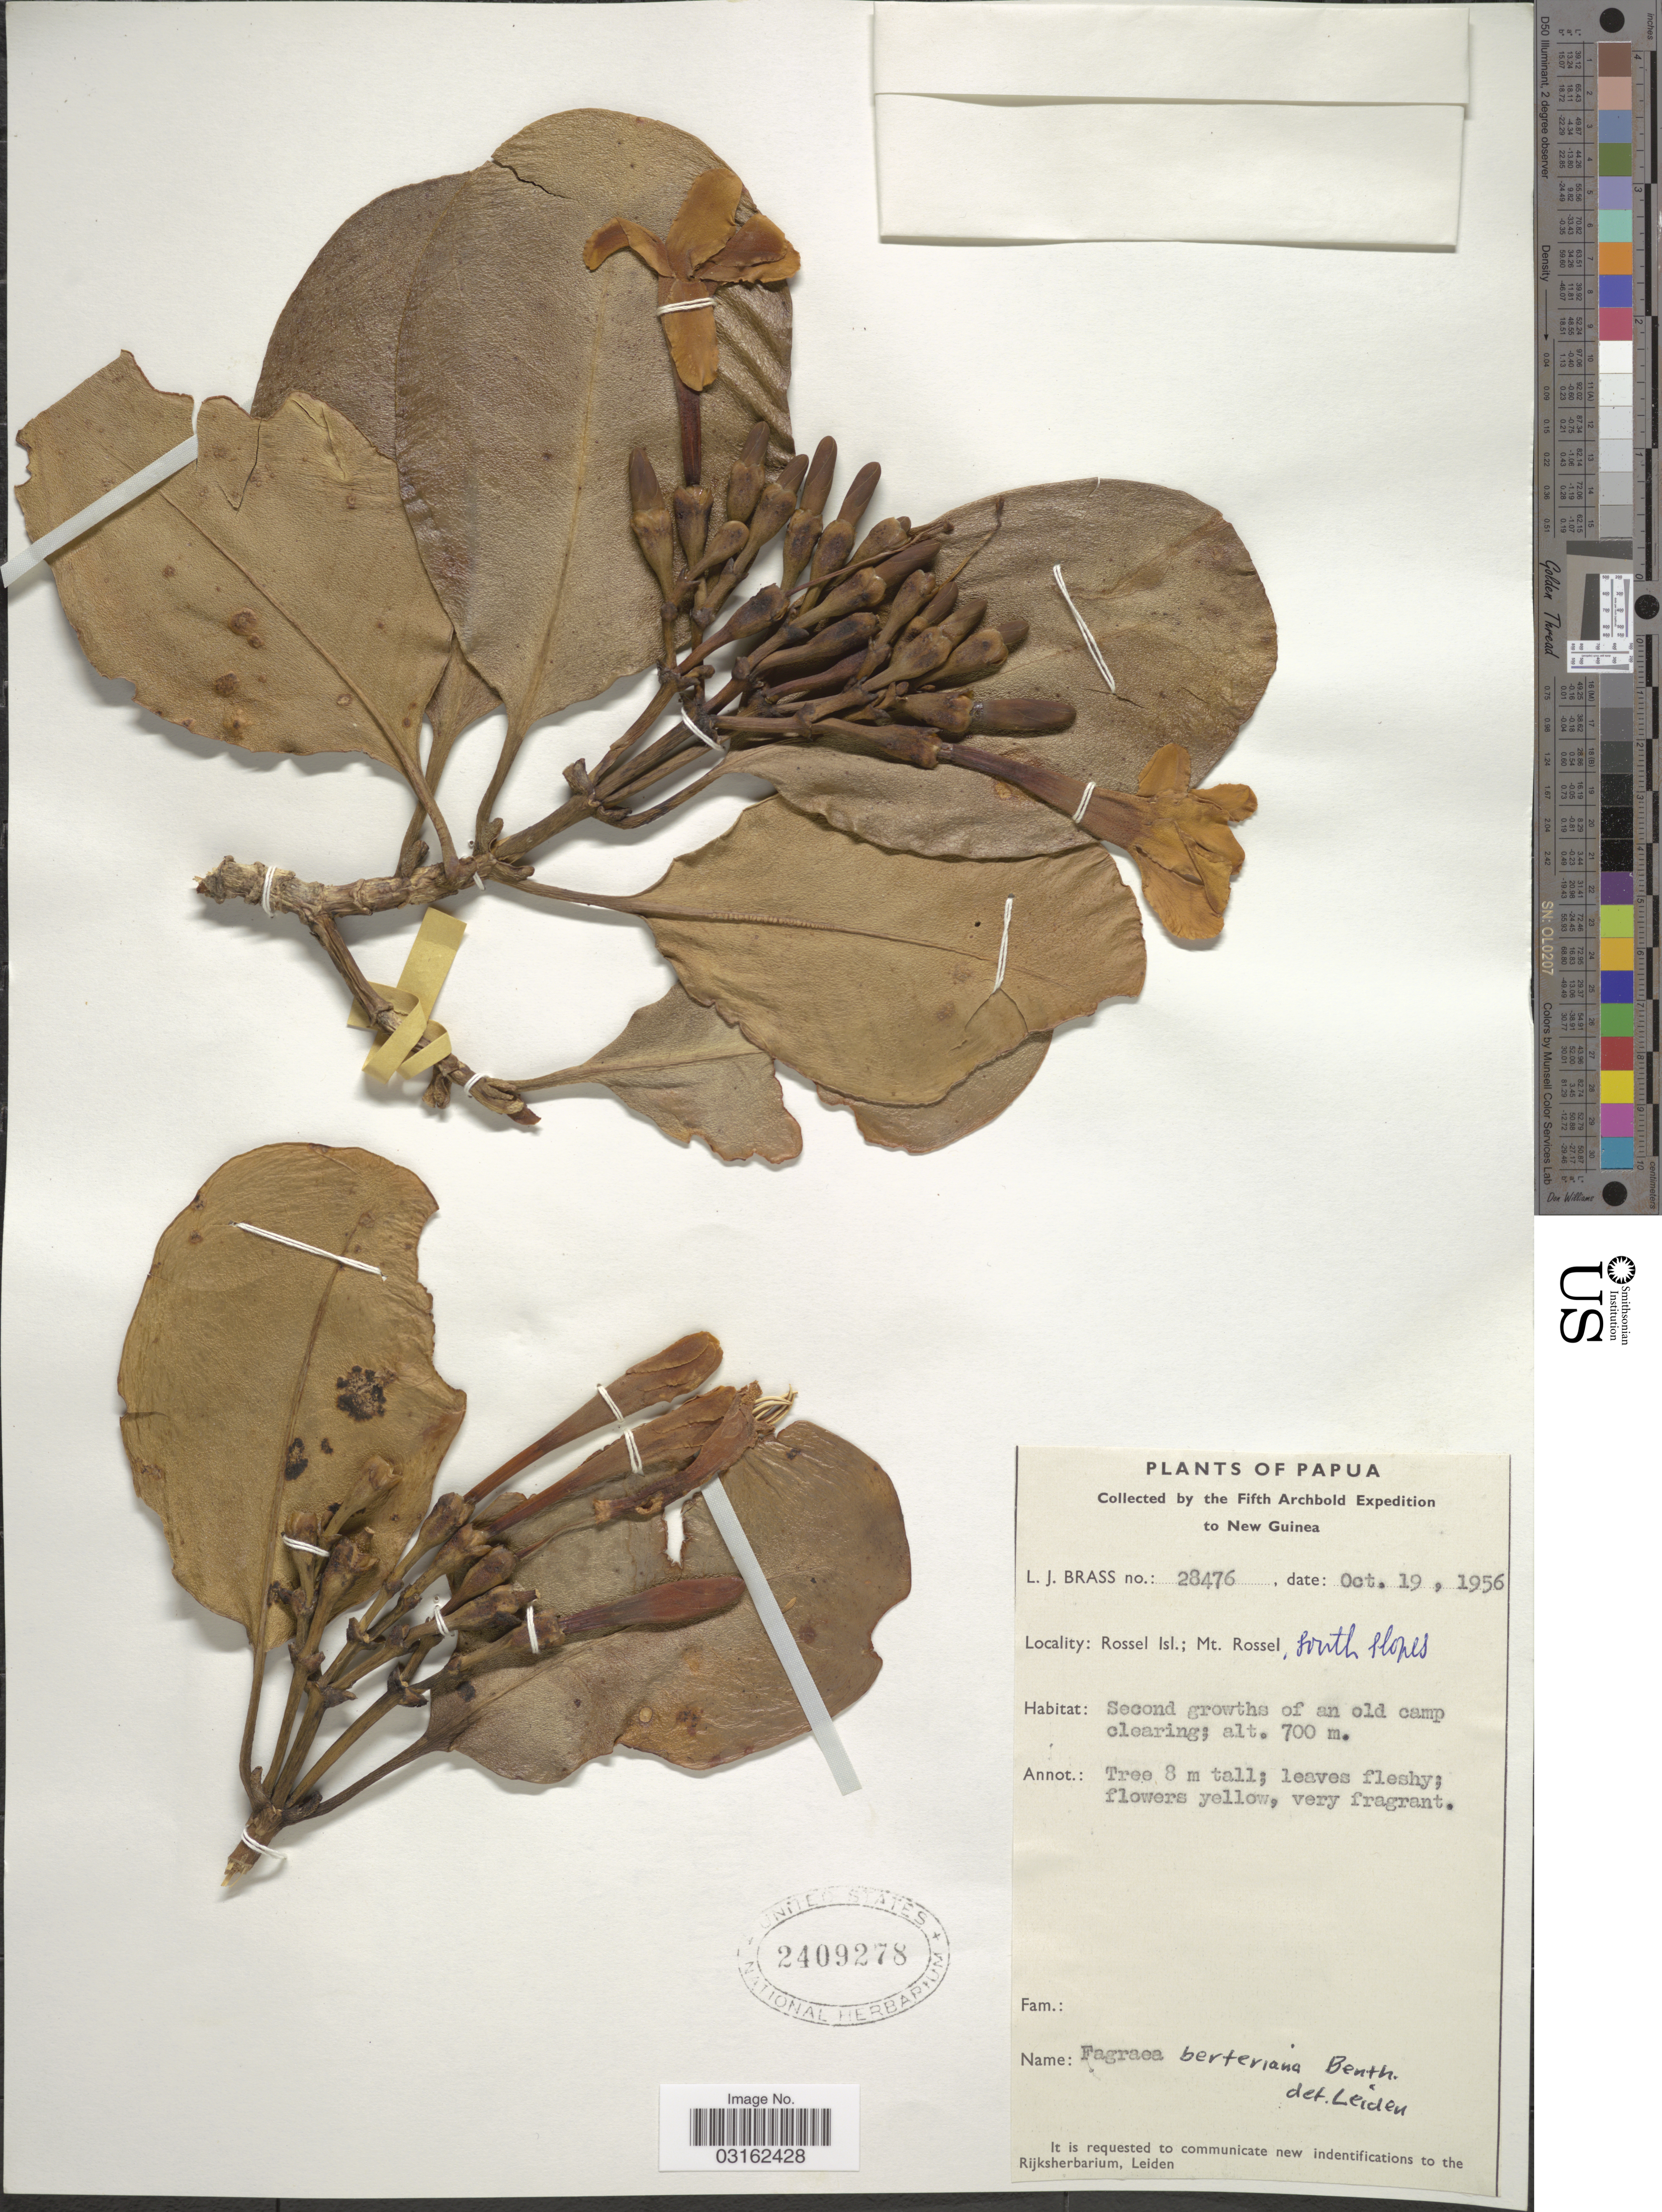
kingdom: Plantae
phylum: Tracheophyta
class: Magnoliopsida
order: Gentianales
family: Gentianaceae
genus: Fagraea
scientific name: Fagraea berteroana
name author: A. Gray ex Benth.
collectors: L. J. Brass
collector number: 28476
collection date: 1956-10-19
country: Papua New Guinea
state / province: Milne Bay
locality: Papua. New Guinea. Rossel Isl.; Mt. Rossel.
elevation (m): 700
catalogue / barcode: US 2409278